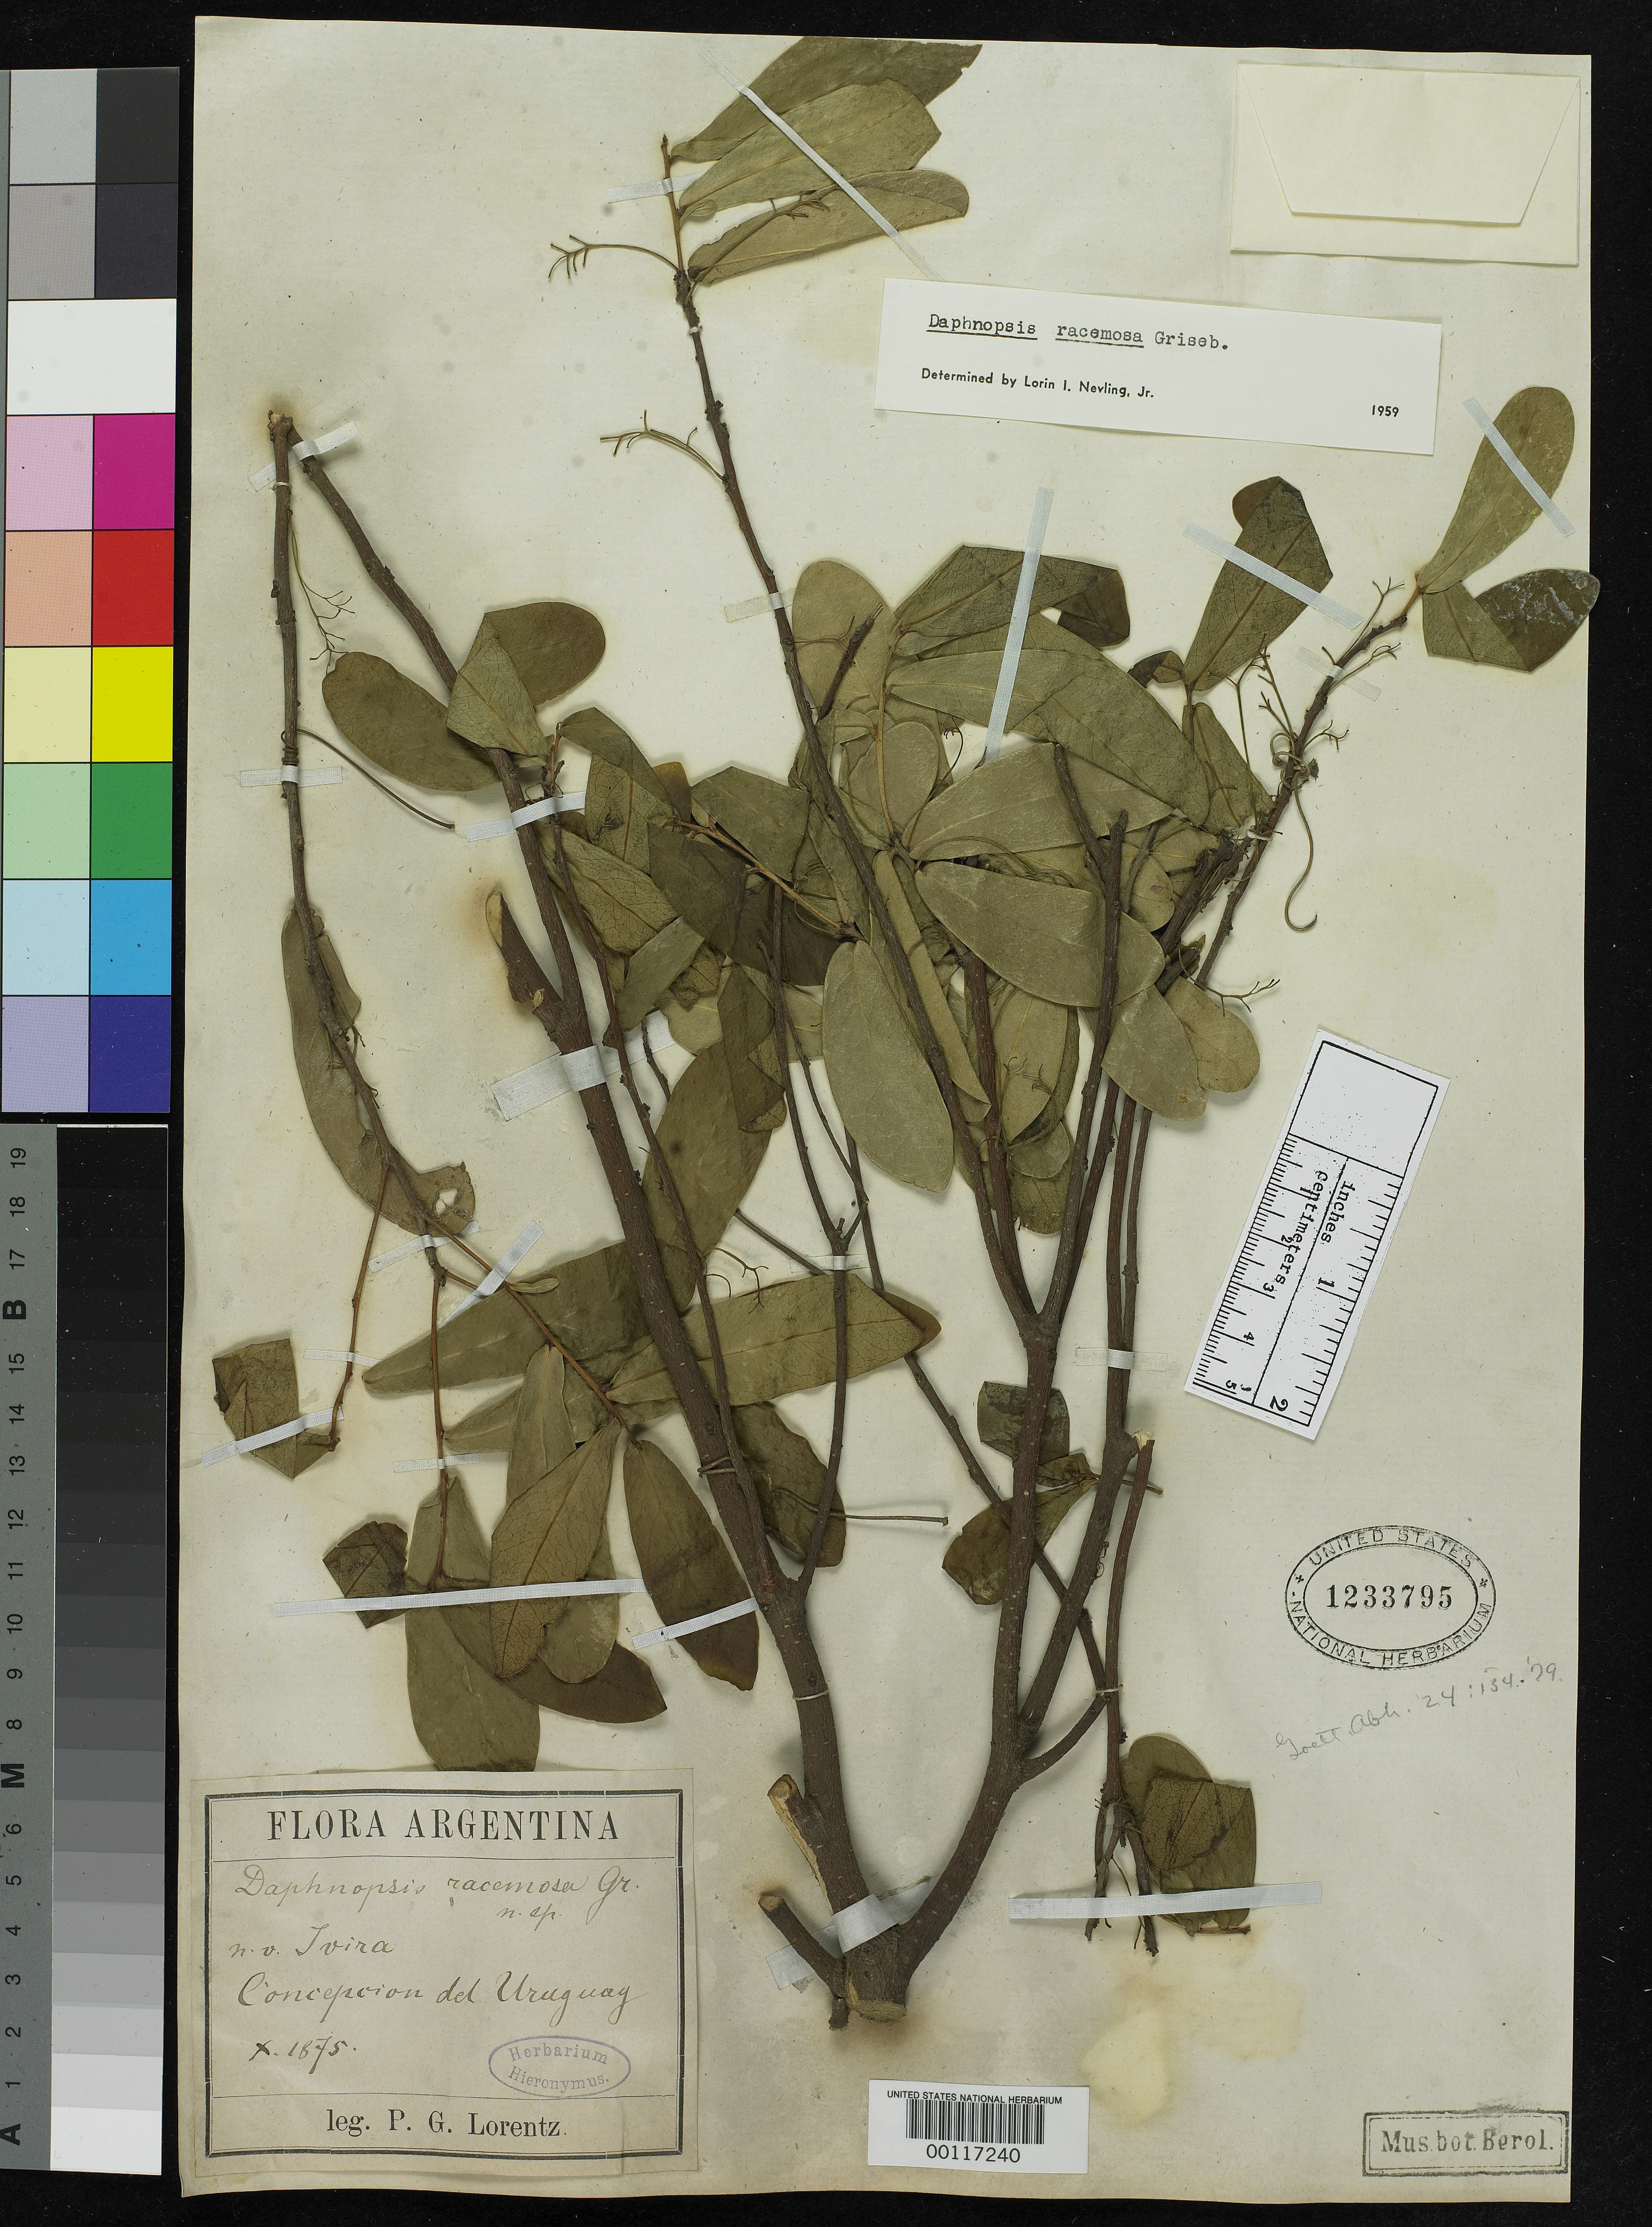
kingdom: Plantae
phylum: Tracheophyta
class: Magnoliopsida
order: Malvales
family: Thymelaeaceae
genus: Daphnopsis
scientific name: Daphnopsis racemosa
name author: Griseb.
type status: Type Fragment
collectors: P. G. Lorentz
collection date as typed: Oct 1875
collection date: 1875-10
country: Argentina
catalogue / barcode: US 1233795